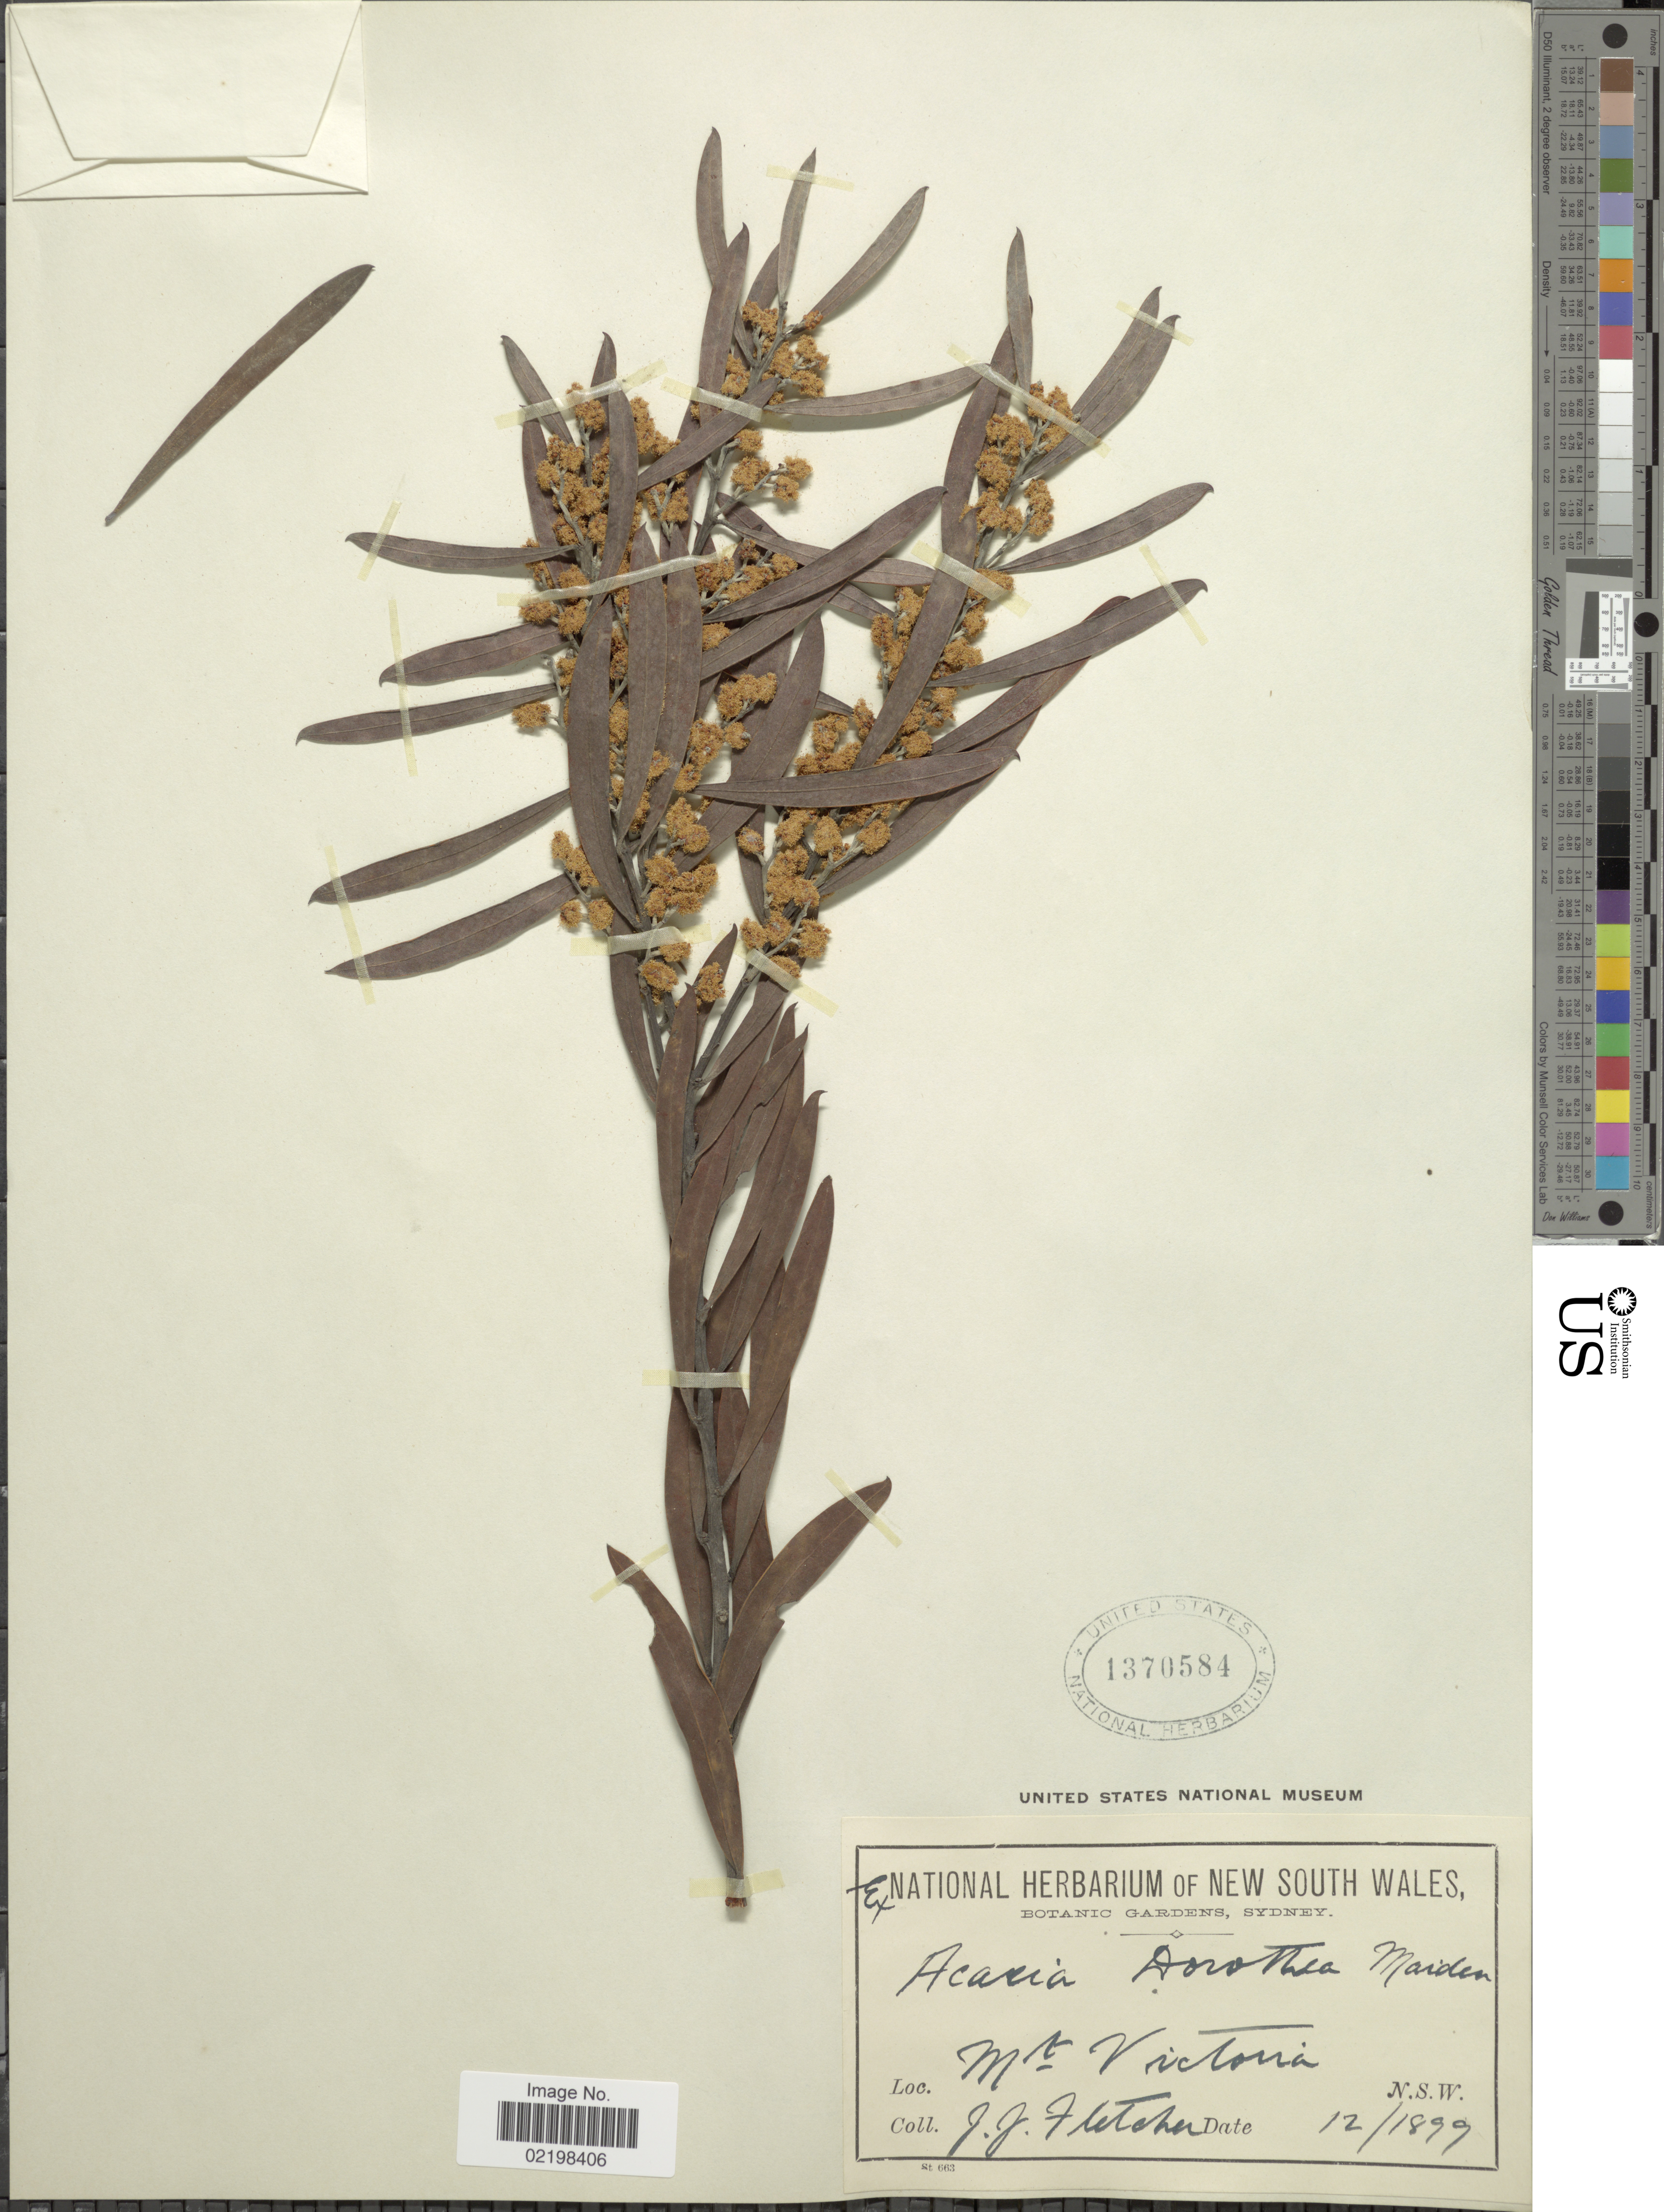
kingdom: Plantae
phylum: Tracheophyta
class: Magnoliopsida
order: Fabales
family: Fabaceae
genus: Acacia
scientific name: Acacia dorothea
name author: Maiden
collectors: J. Fletcher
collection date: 1899-12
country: Australia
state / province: New South Wales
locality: Mt. Victoria, N.S.W.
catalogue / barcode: US 1370584